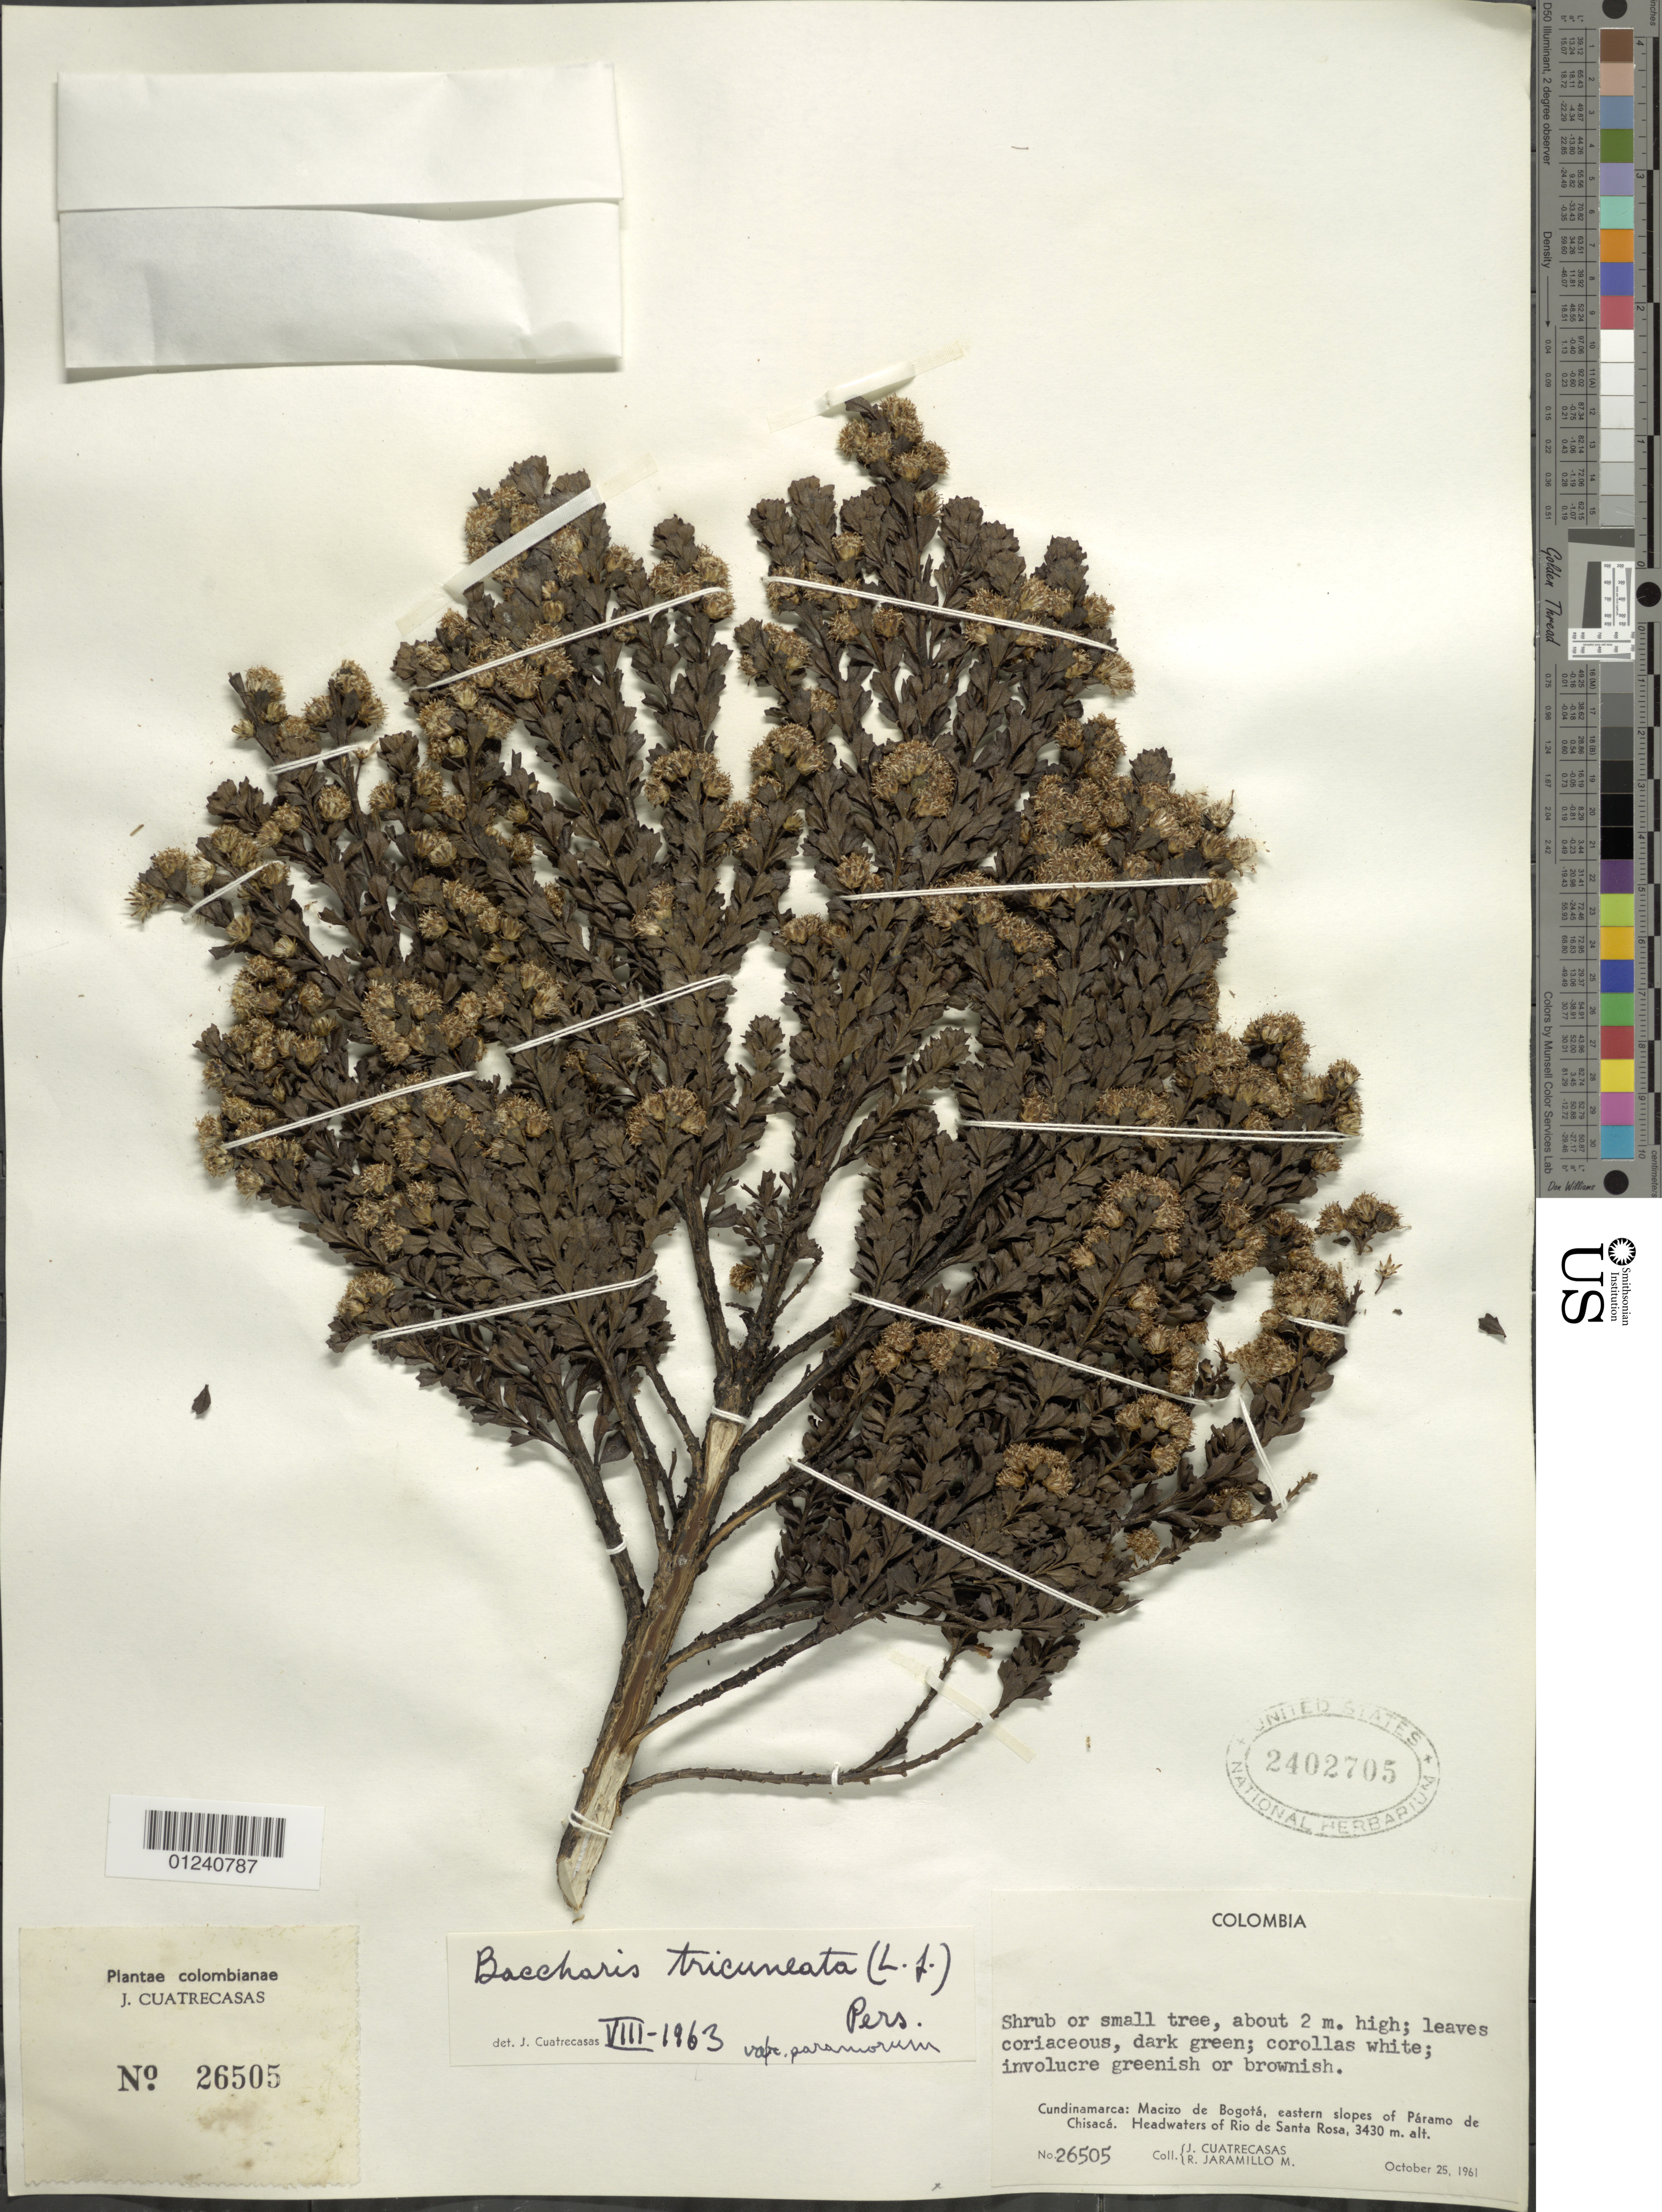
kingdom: Plantae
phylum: Tracheophyta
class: Magnoliopsida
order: Asterales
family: Asteraceae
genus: Baccharis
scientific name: Baccharis tricuneata var. paramorum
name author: Cuatrec.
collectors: J. Cuatrecasas & R. Jaramillo M.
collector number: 26505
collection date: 1961-10-25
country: Colombia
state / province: Cundinamarca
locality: Macizo de Bogotá (Bogota Massif), eastern slopes of Paramo de Chisaca. Headwaters of Rio de Santa Rosa.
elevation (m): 3430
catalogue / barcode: US 2402705